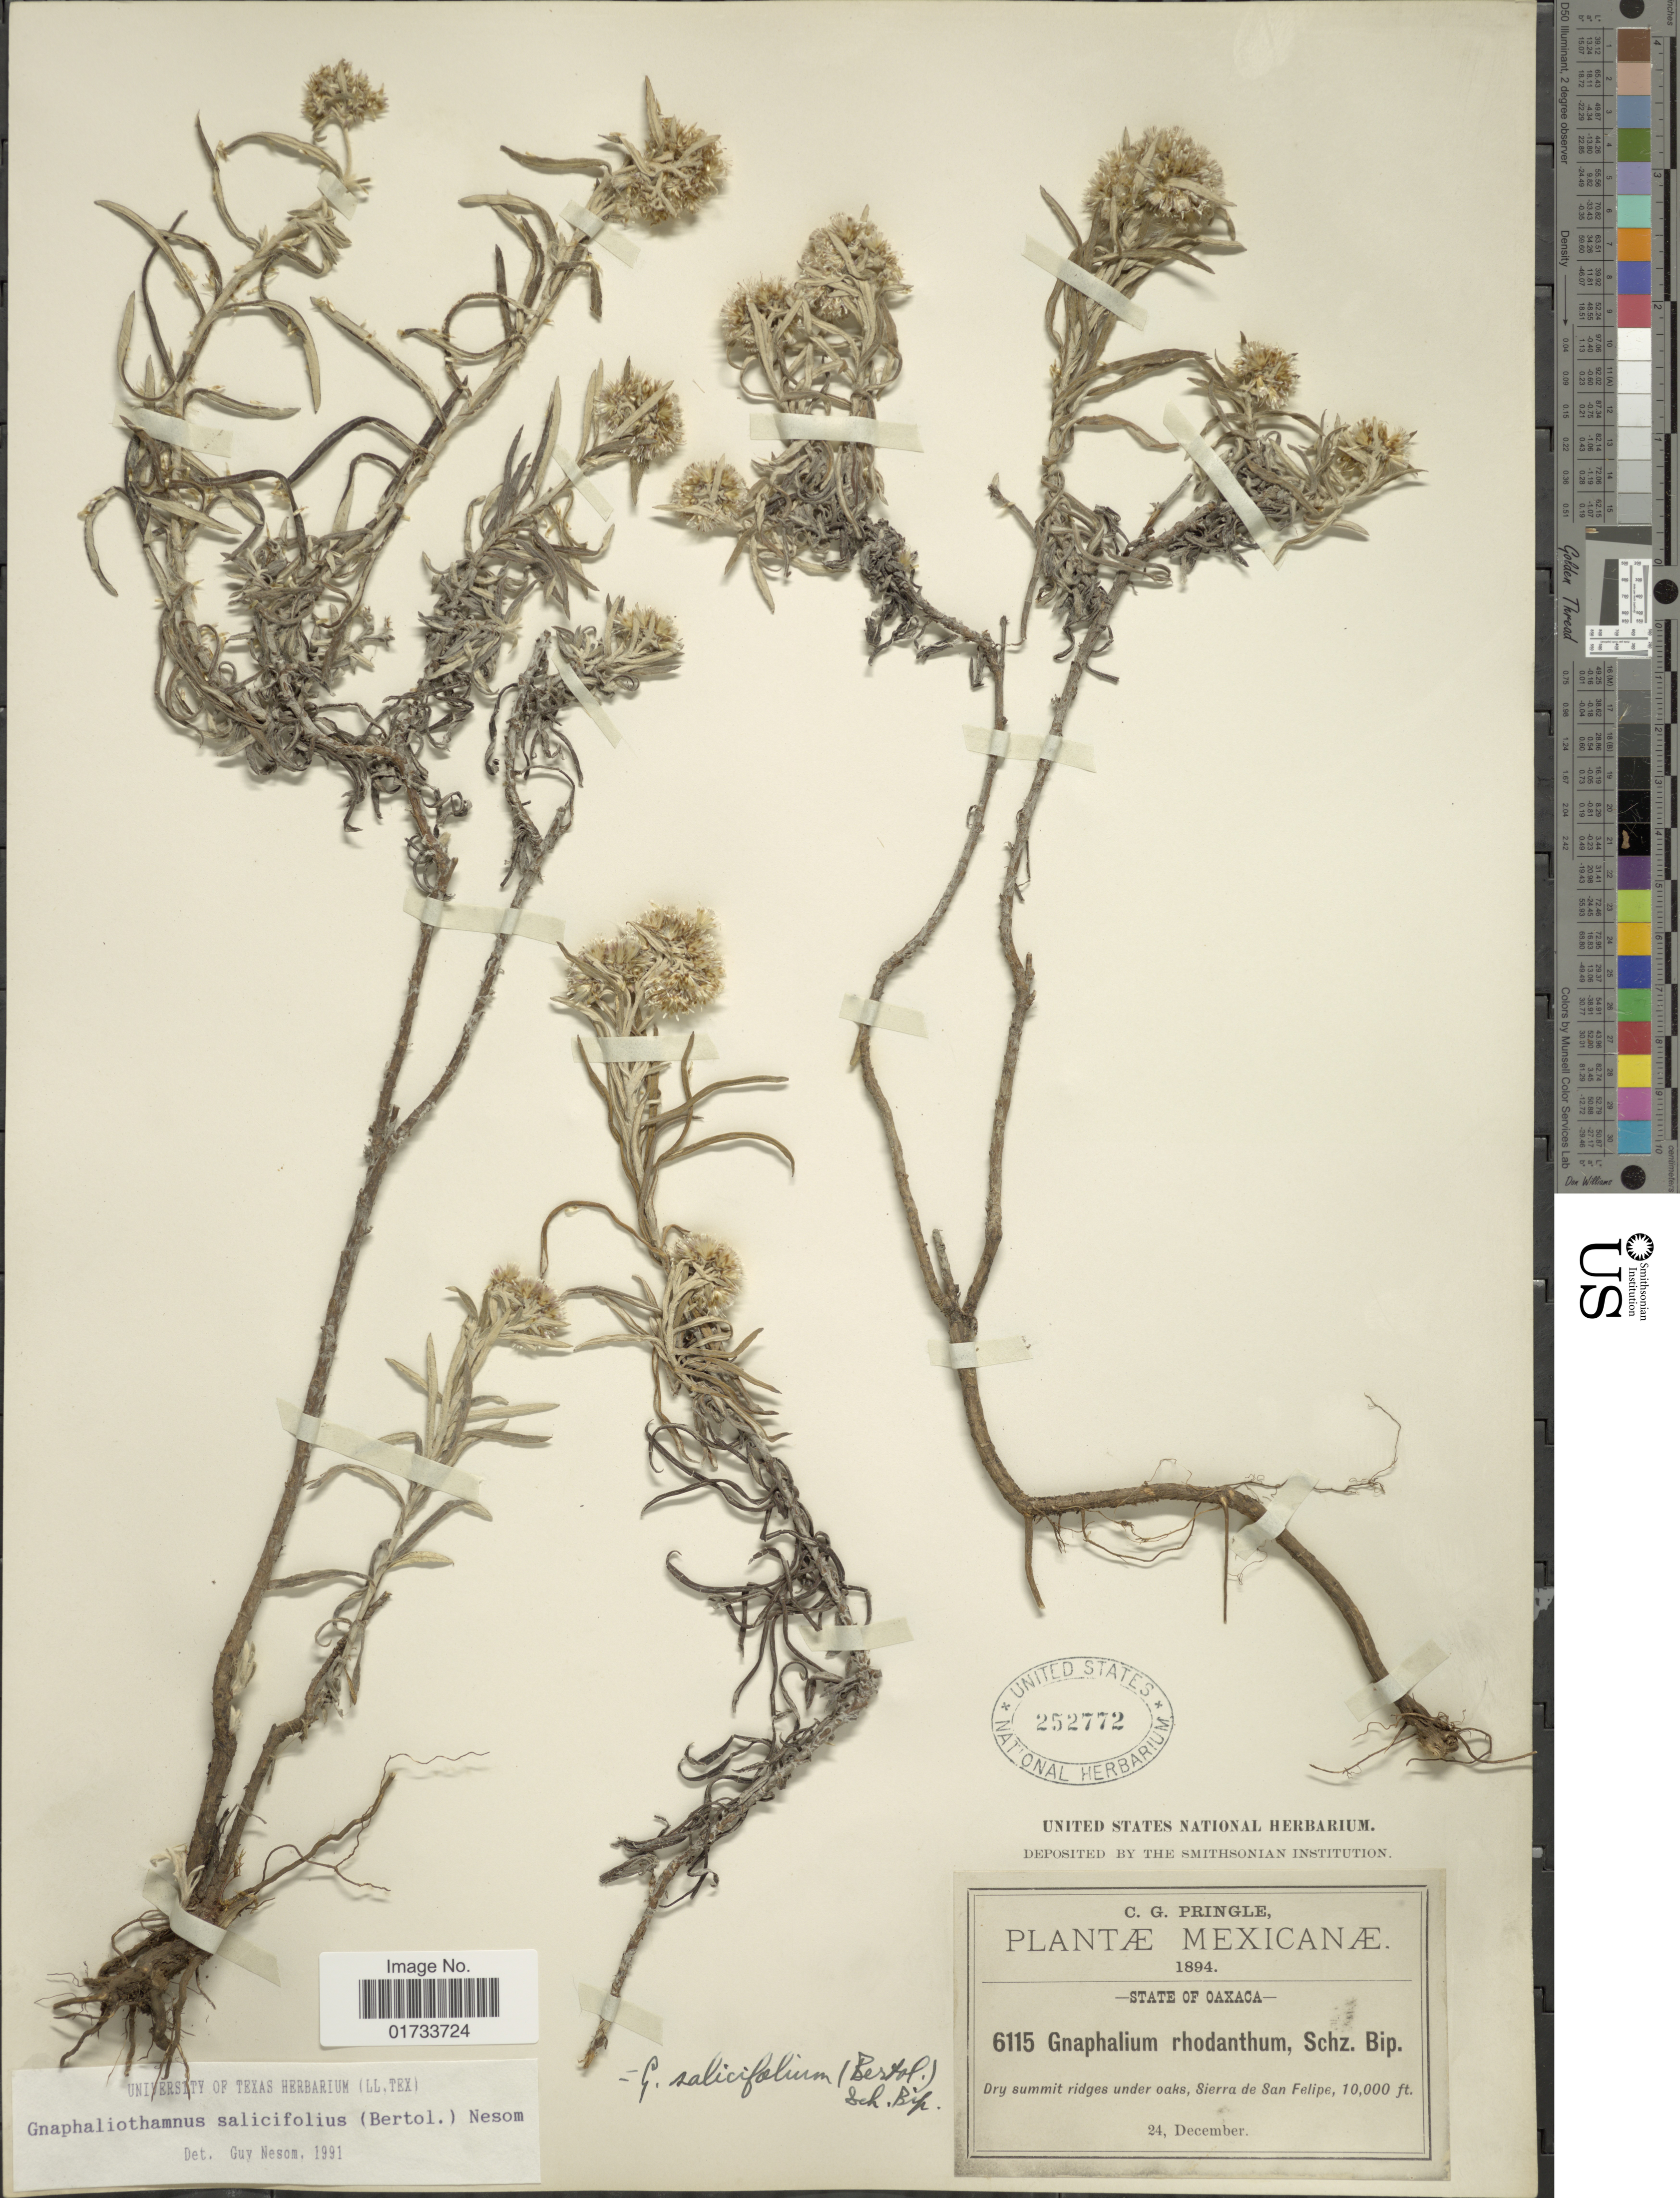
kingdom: Plantae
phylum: Tracheophyta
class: Magnoliopsida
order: Asterales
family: Asteraceae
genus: Chionolaena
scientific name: Chionolaena salicifolia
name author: (Bertol.) G.L. Nesom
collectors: C. G. Pringle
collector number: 6115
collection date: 1894-12-24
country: Mexico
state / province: Oaxaca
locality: Sierra de San Felipe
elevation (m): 3048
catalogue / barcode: US 252772